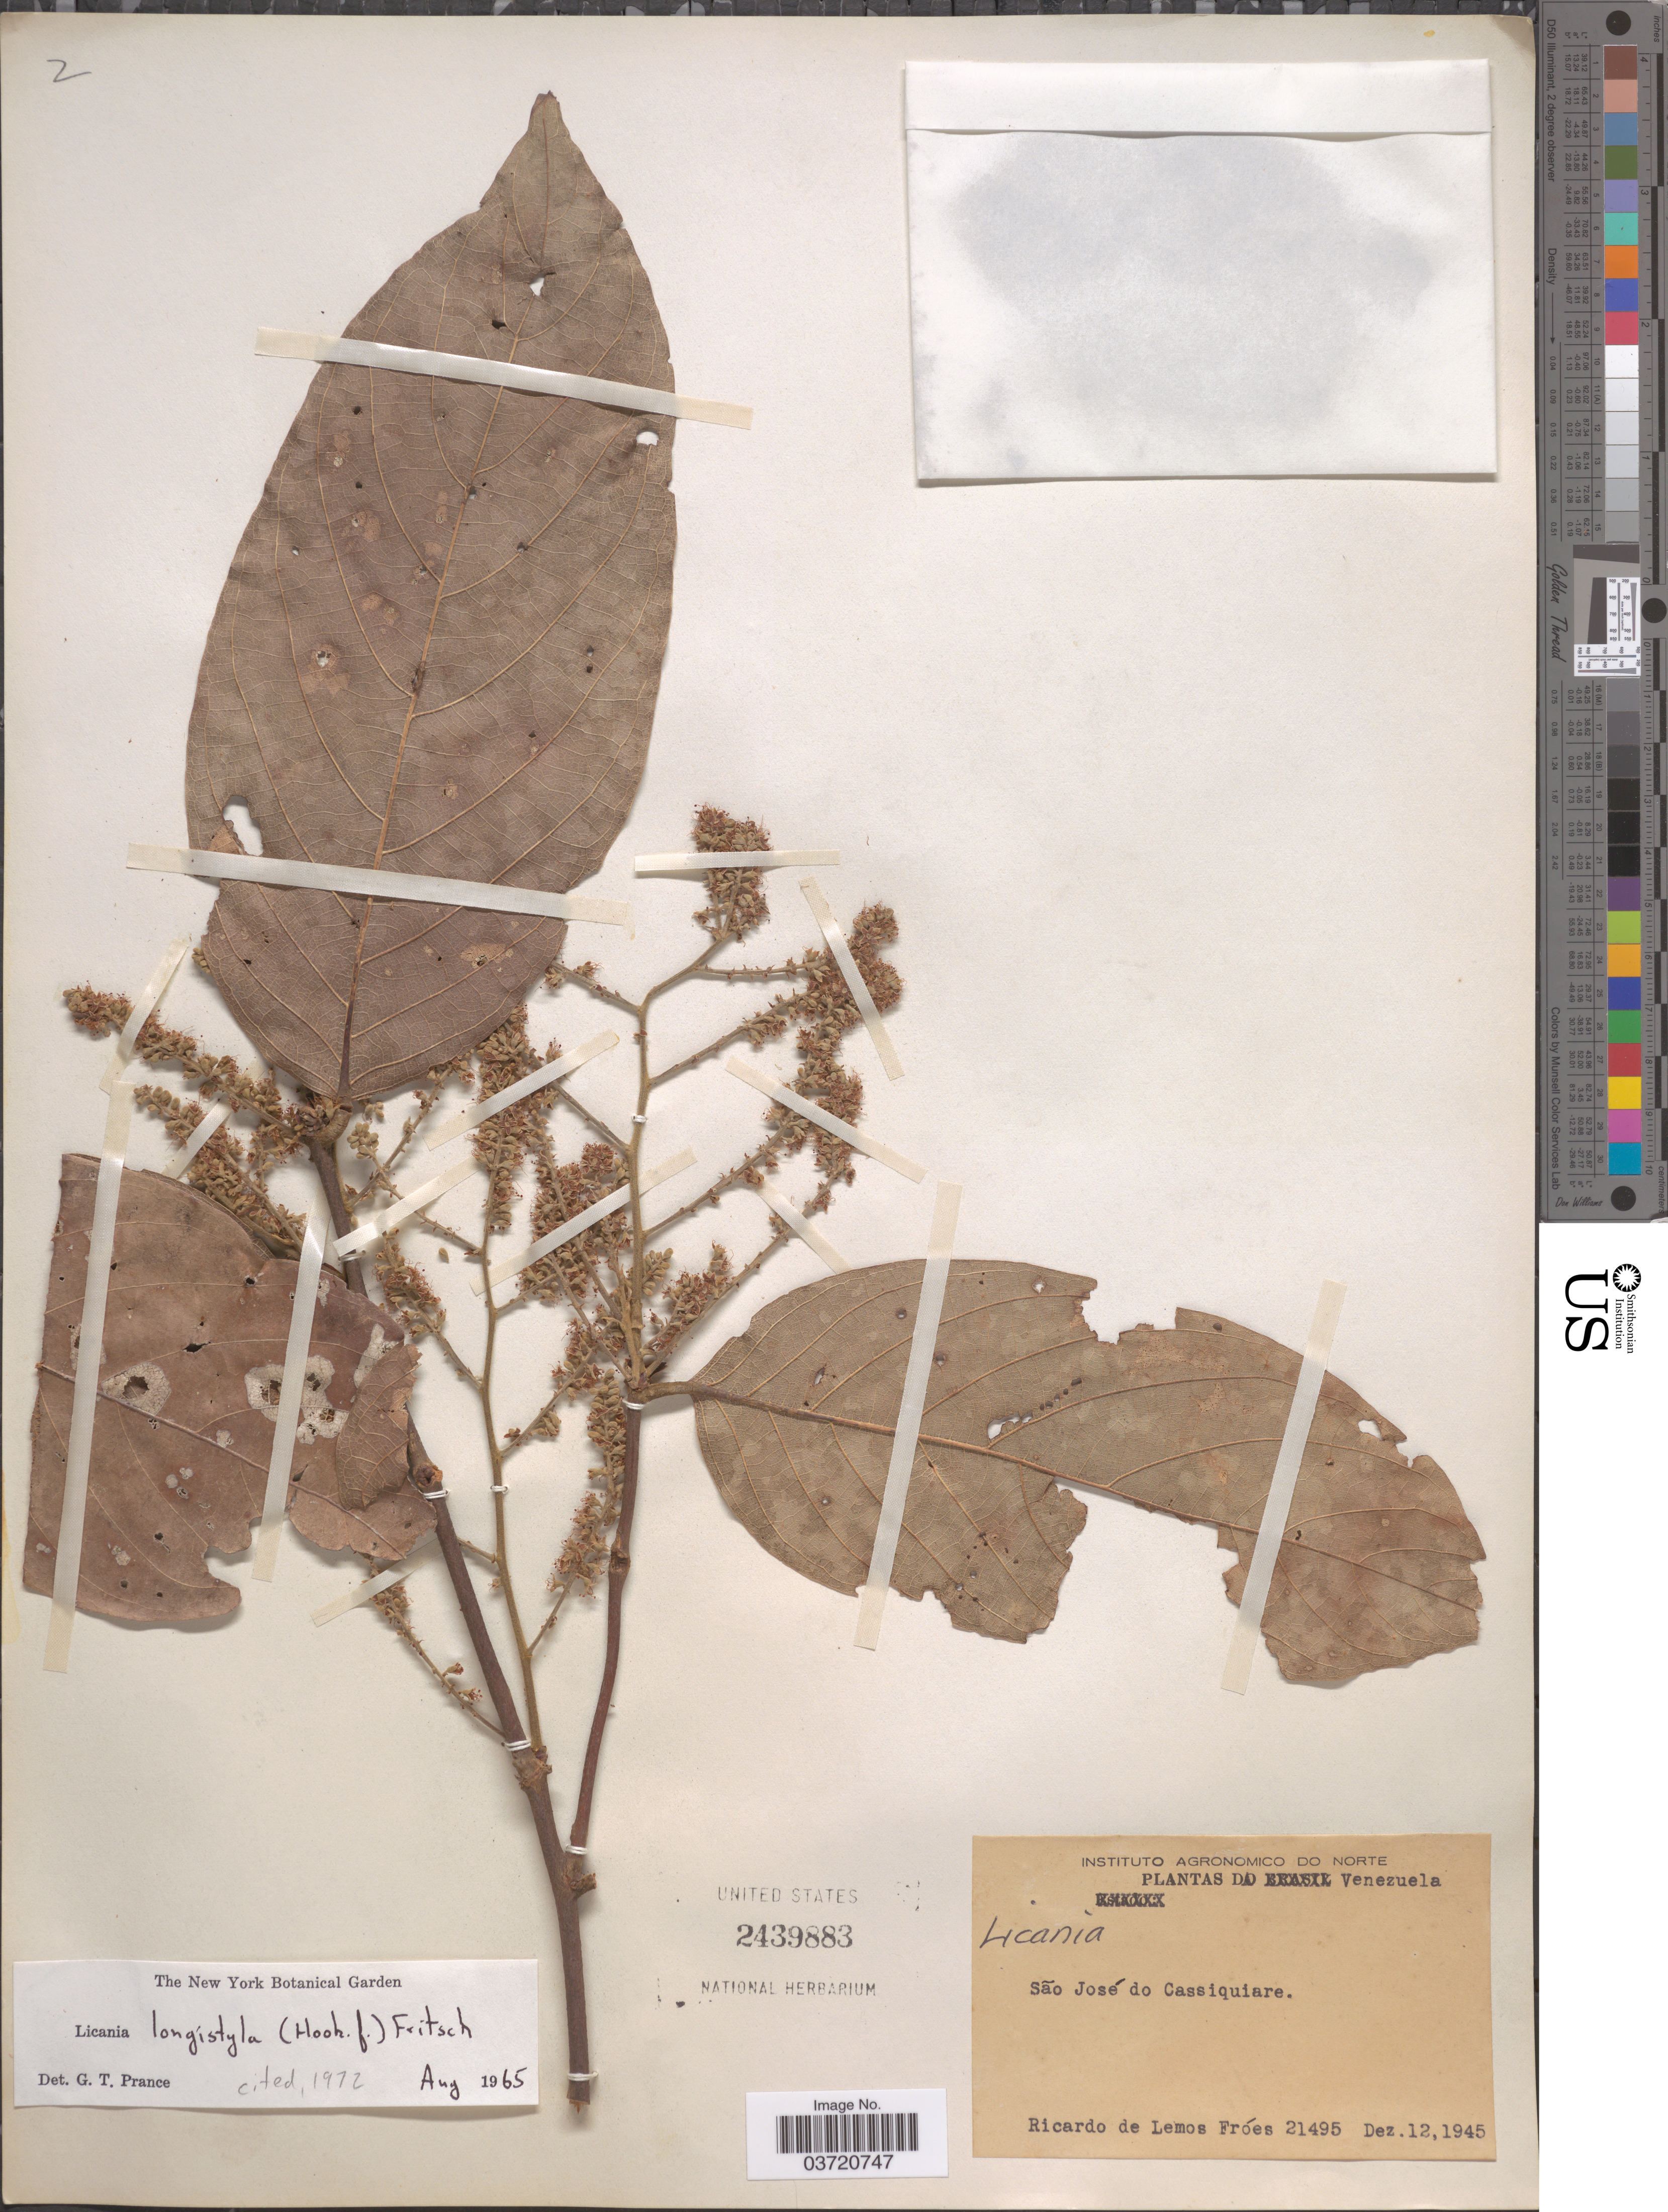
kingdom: Plantae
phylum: Tracheophyta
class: Magnoliopsida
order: Malpighiales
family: Chrysobalanaceae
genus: Leptobalanus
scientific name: Leptobalanus longistylus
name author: (Hook. f.) Sothers & Prance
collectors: R. L. Fróes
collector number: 21495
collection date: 1945-12-12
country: Venezuela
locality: São José do Cassiquiare.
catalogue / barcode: US 2439883